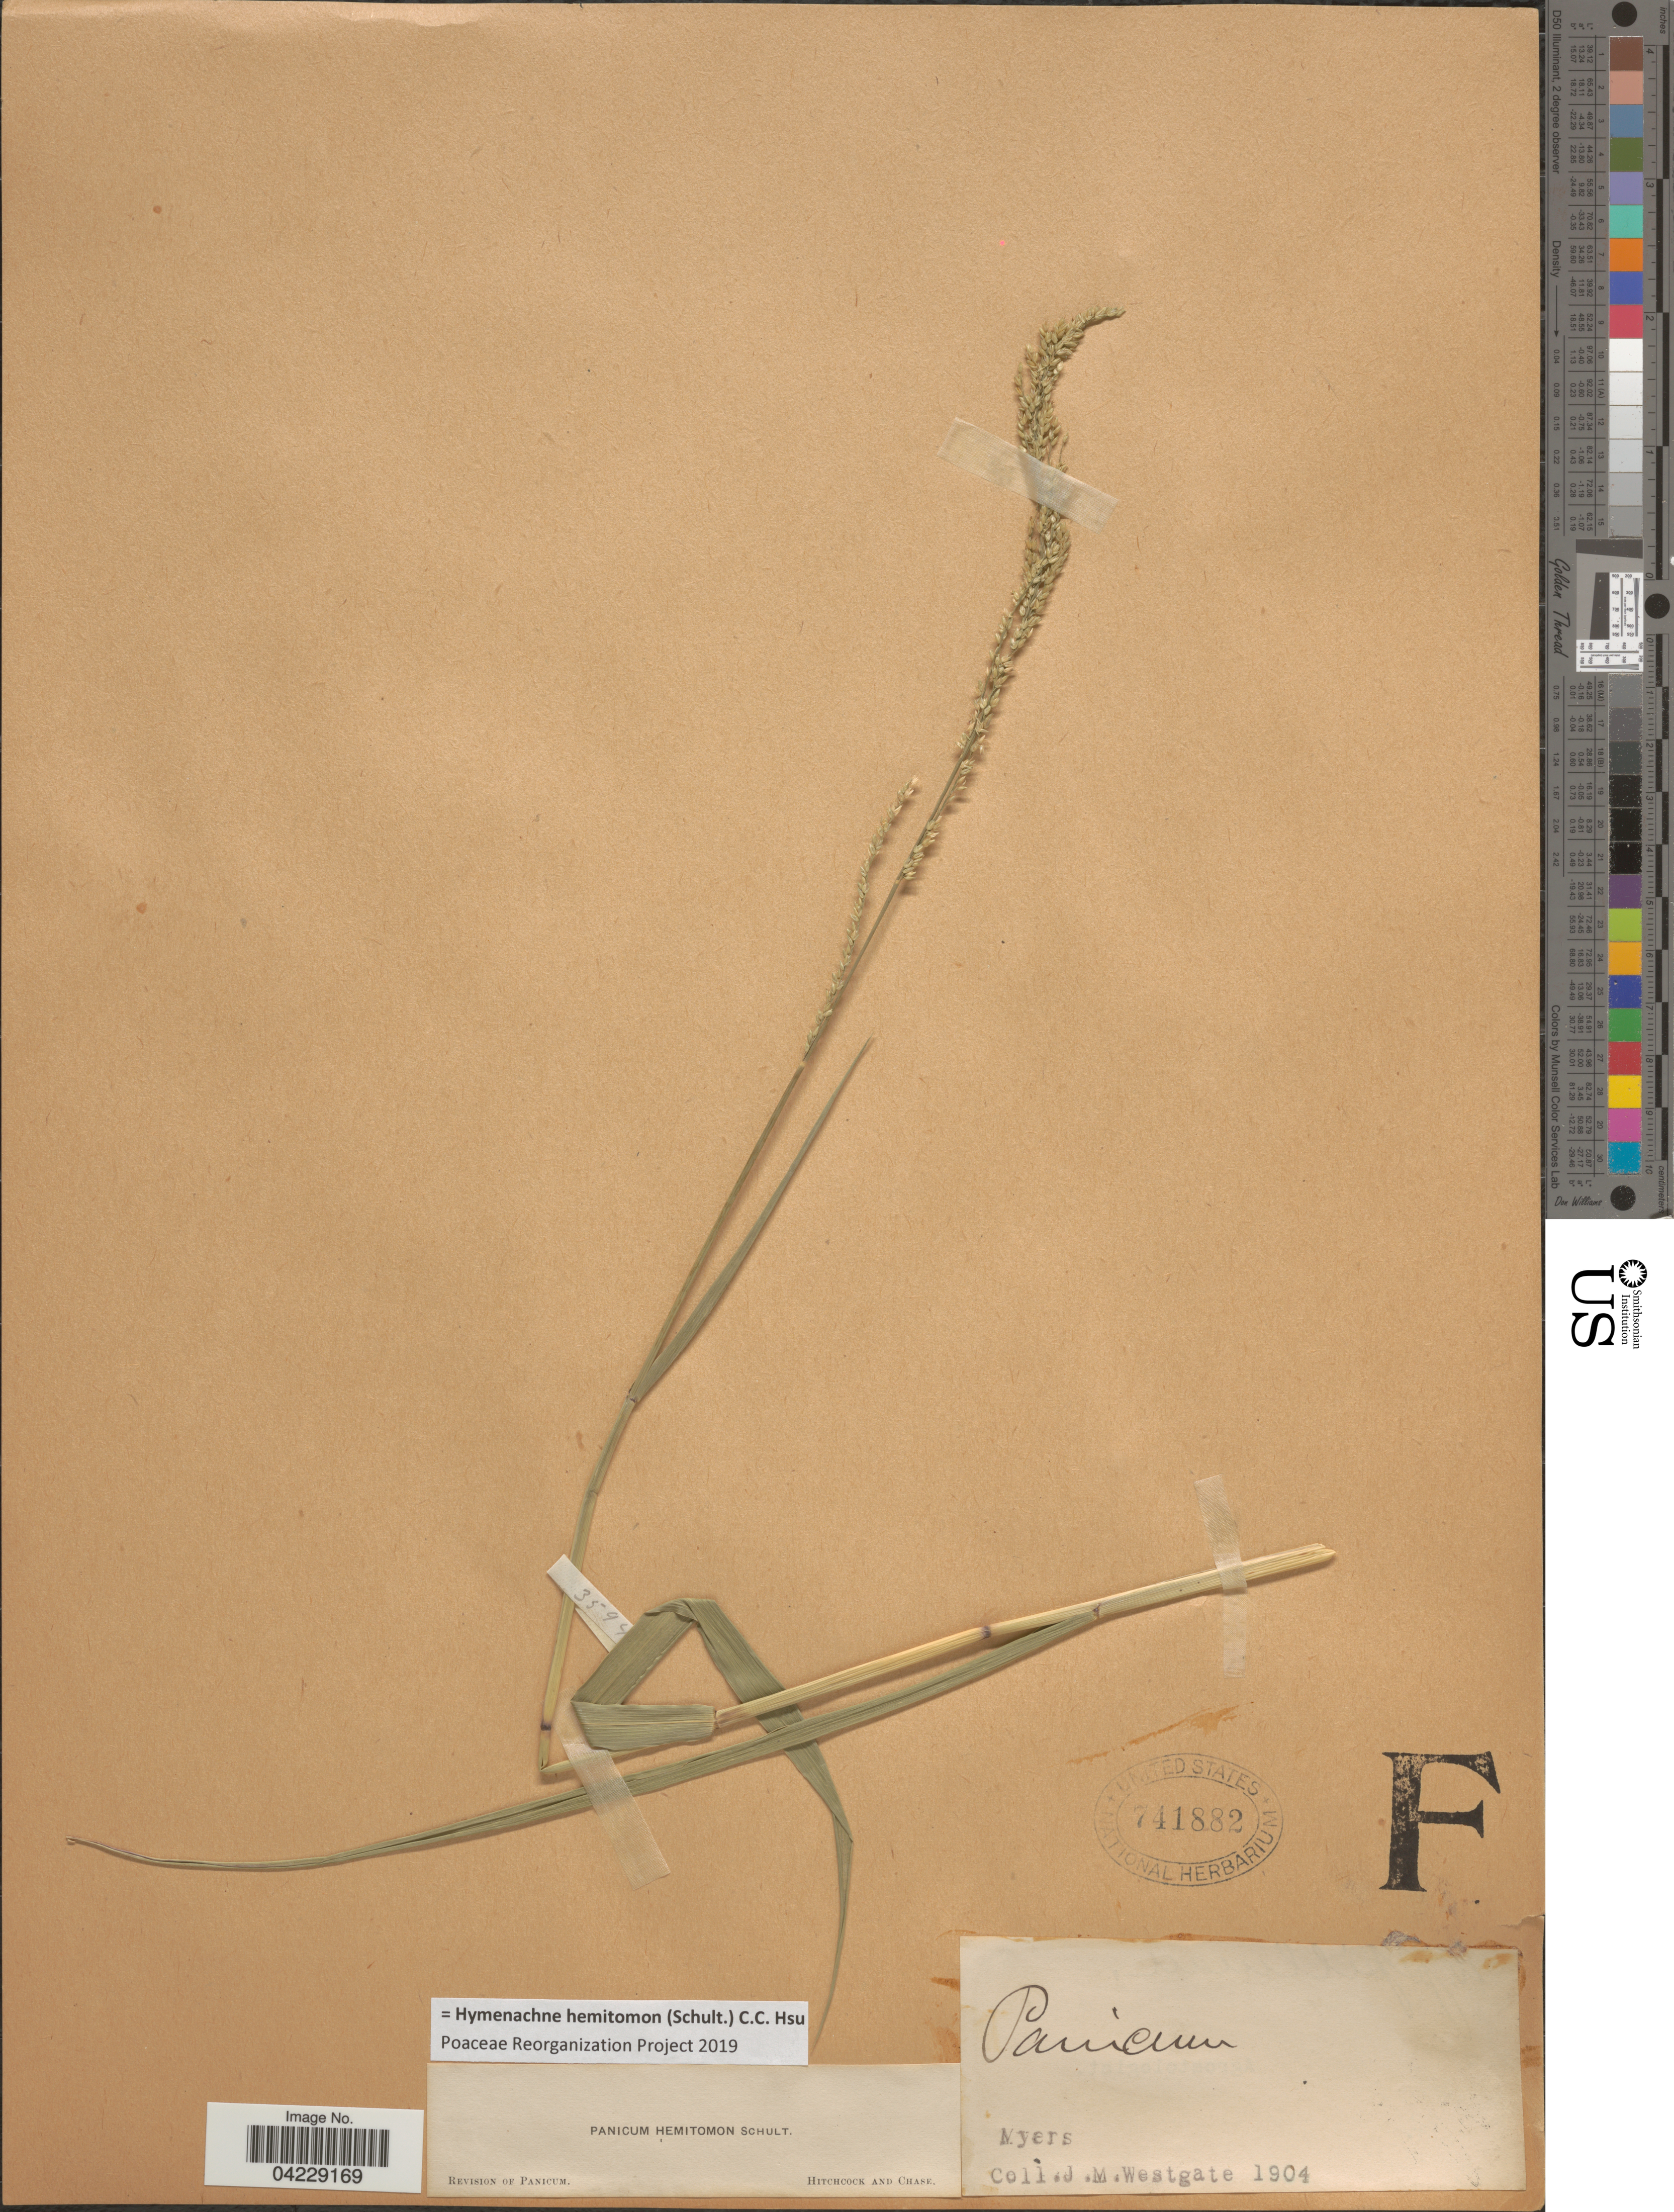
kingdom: Plantae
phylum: Tracheophyta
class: Liliopsida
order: Poales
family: Poaceae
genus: Hymenachne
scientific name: Hymenachne hemitomon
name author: (Schult.) C. C. Hsu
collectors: J. Westgate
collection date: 1904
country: United States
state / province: Florida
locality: Myers.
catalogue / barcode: US 741882